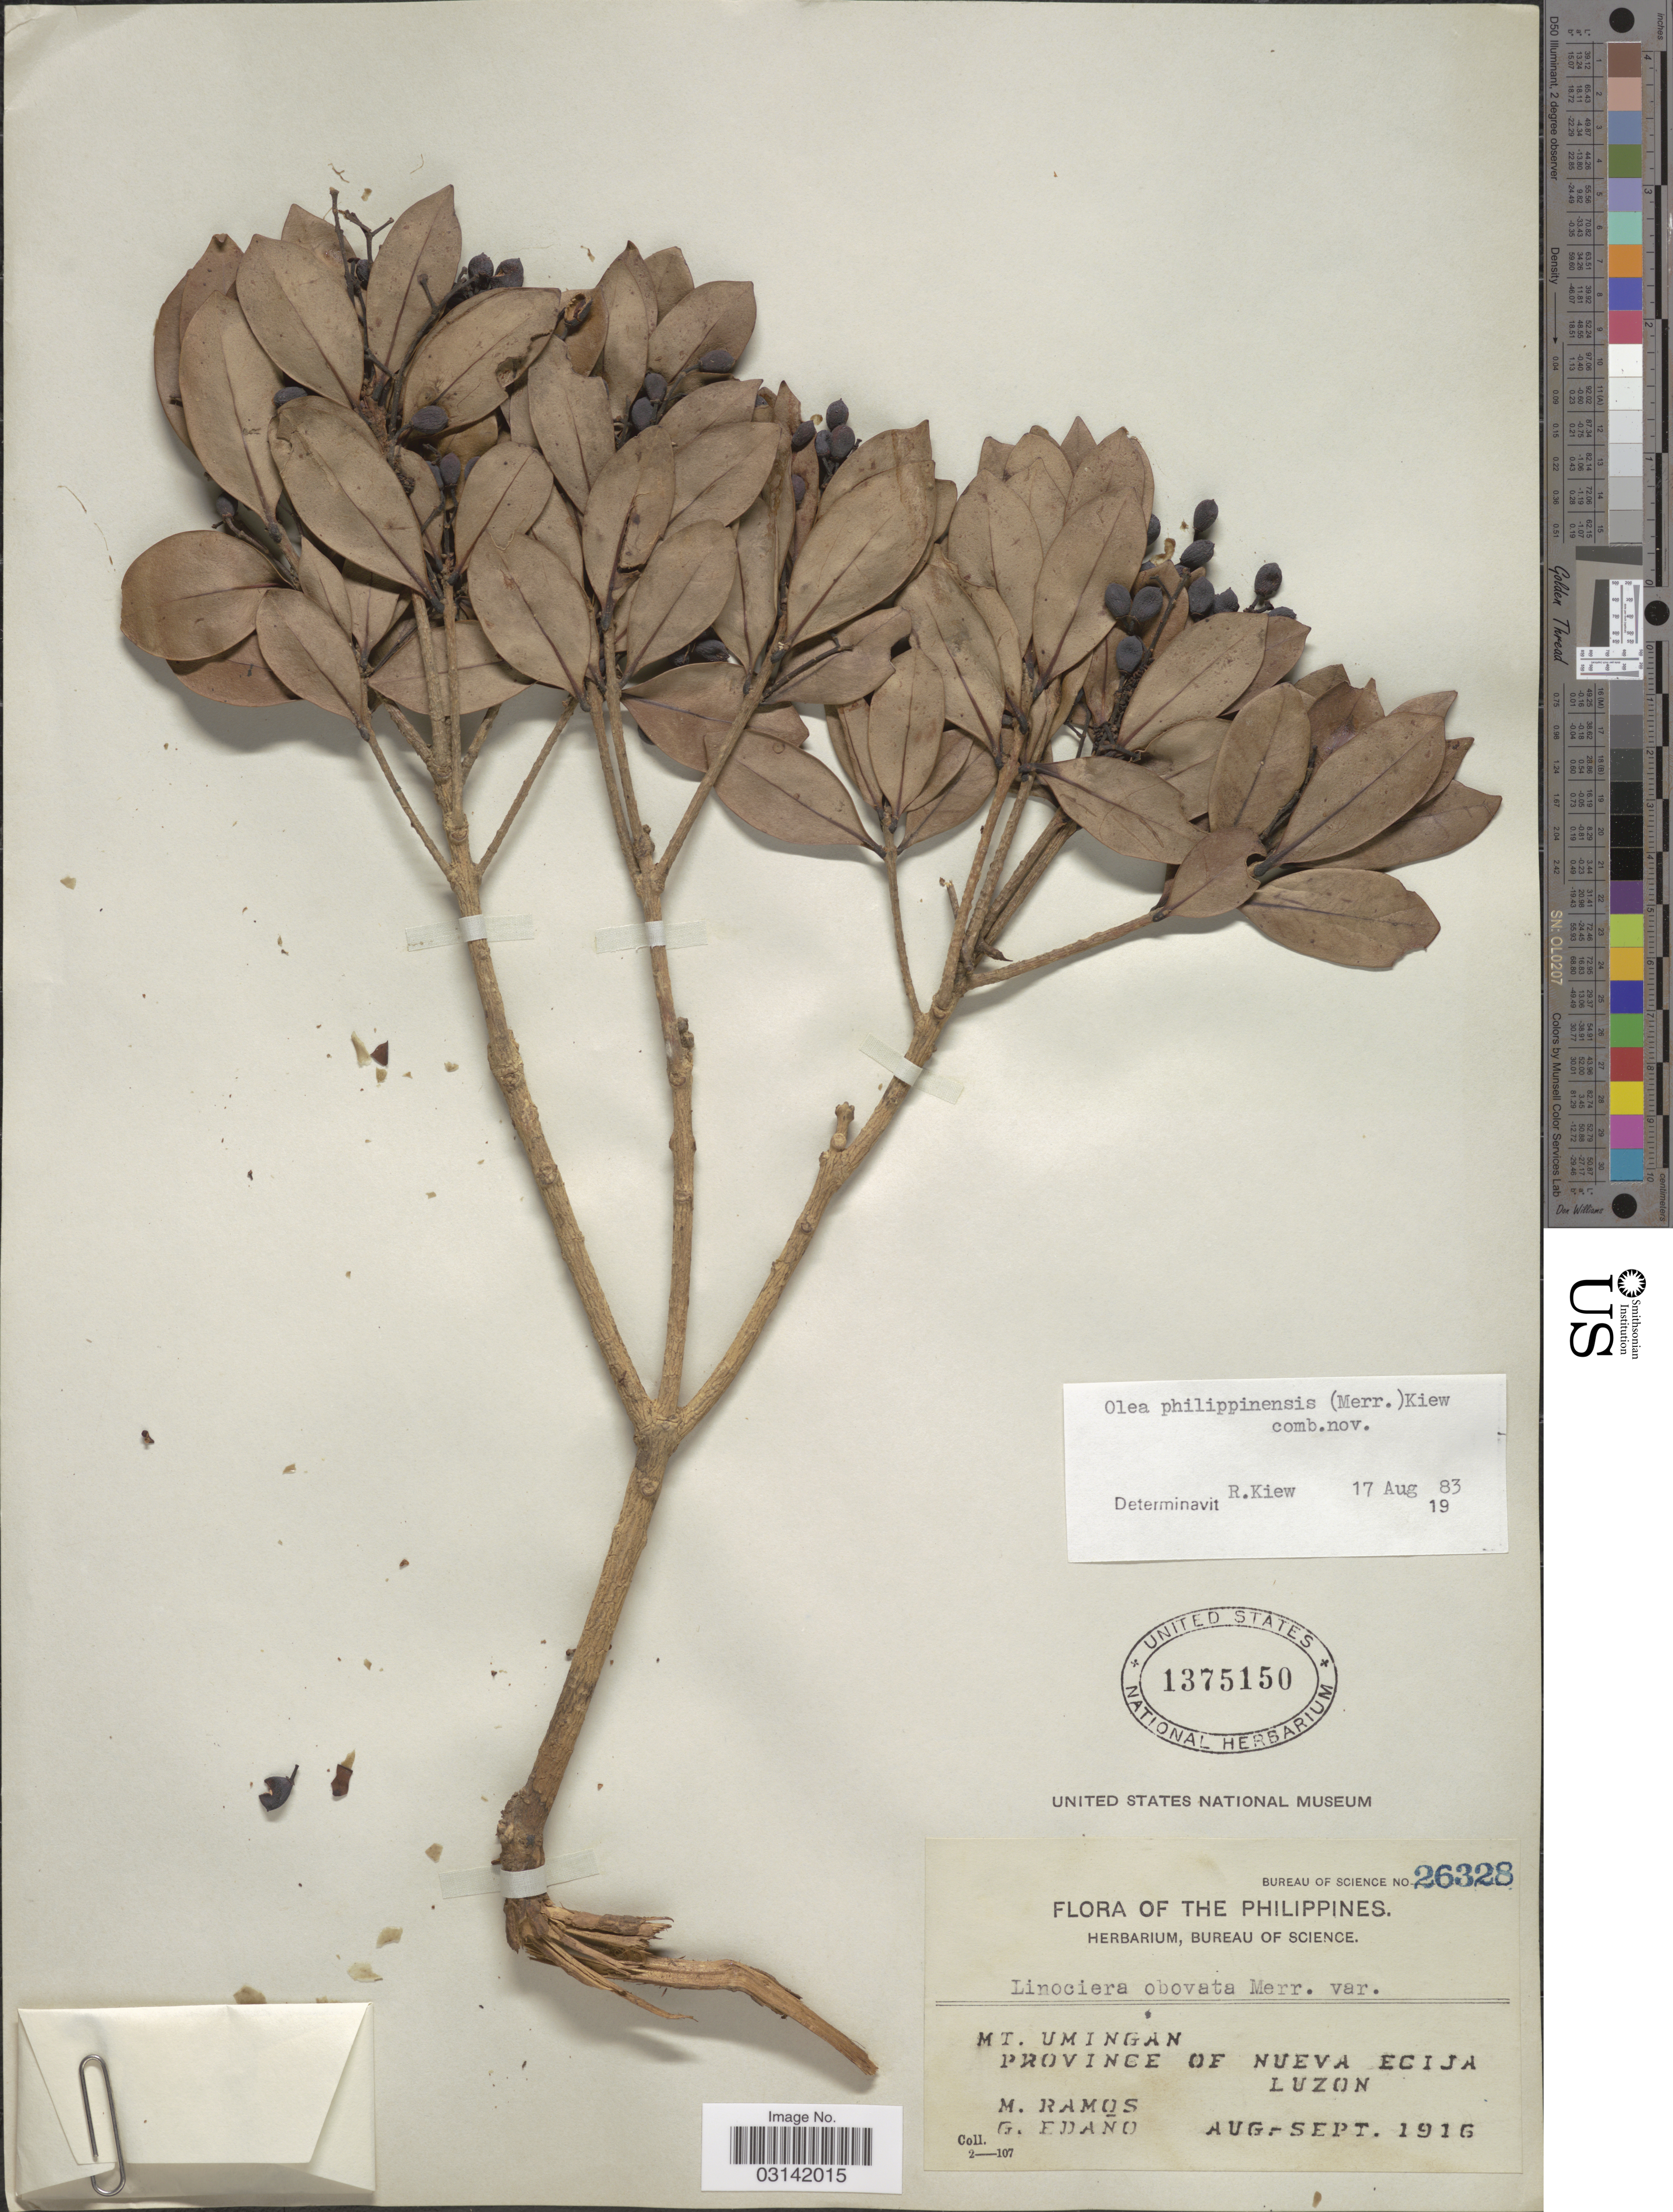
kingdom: Plantae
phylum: Tracheophyta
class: Magnoliopsida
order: Lamiales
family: Oleaceae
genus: Tetrapilus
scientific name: Tetrapilus borneensis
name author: (Boerl.) de Juana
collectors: M. Ramos & G. Edaño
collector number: Bureau of science 26328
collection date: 1916-08/1916-09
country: Philippines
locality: Mt. Umingan, Province of Nueva Ecija, Luzon.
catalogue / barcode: US 1375150